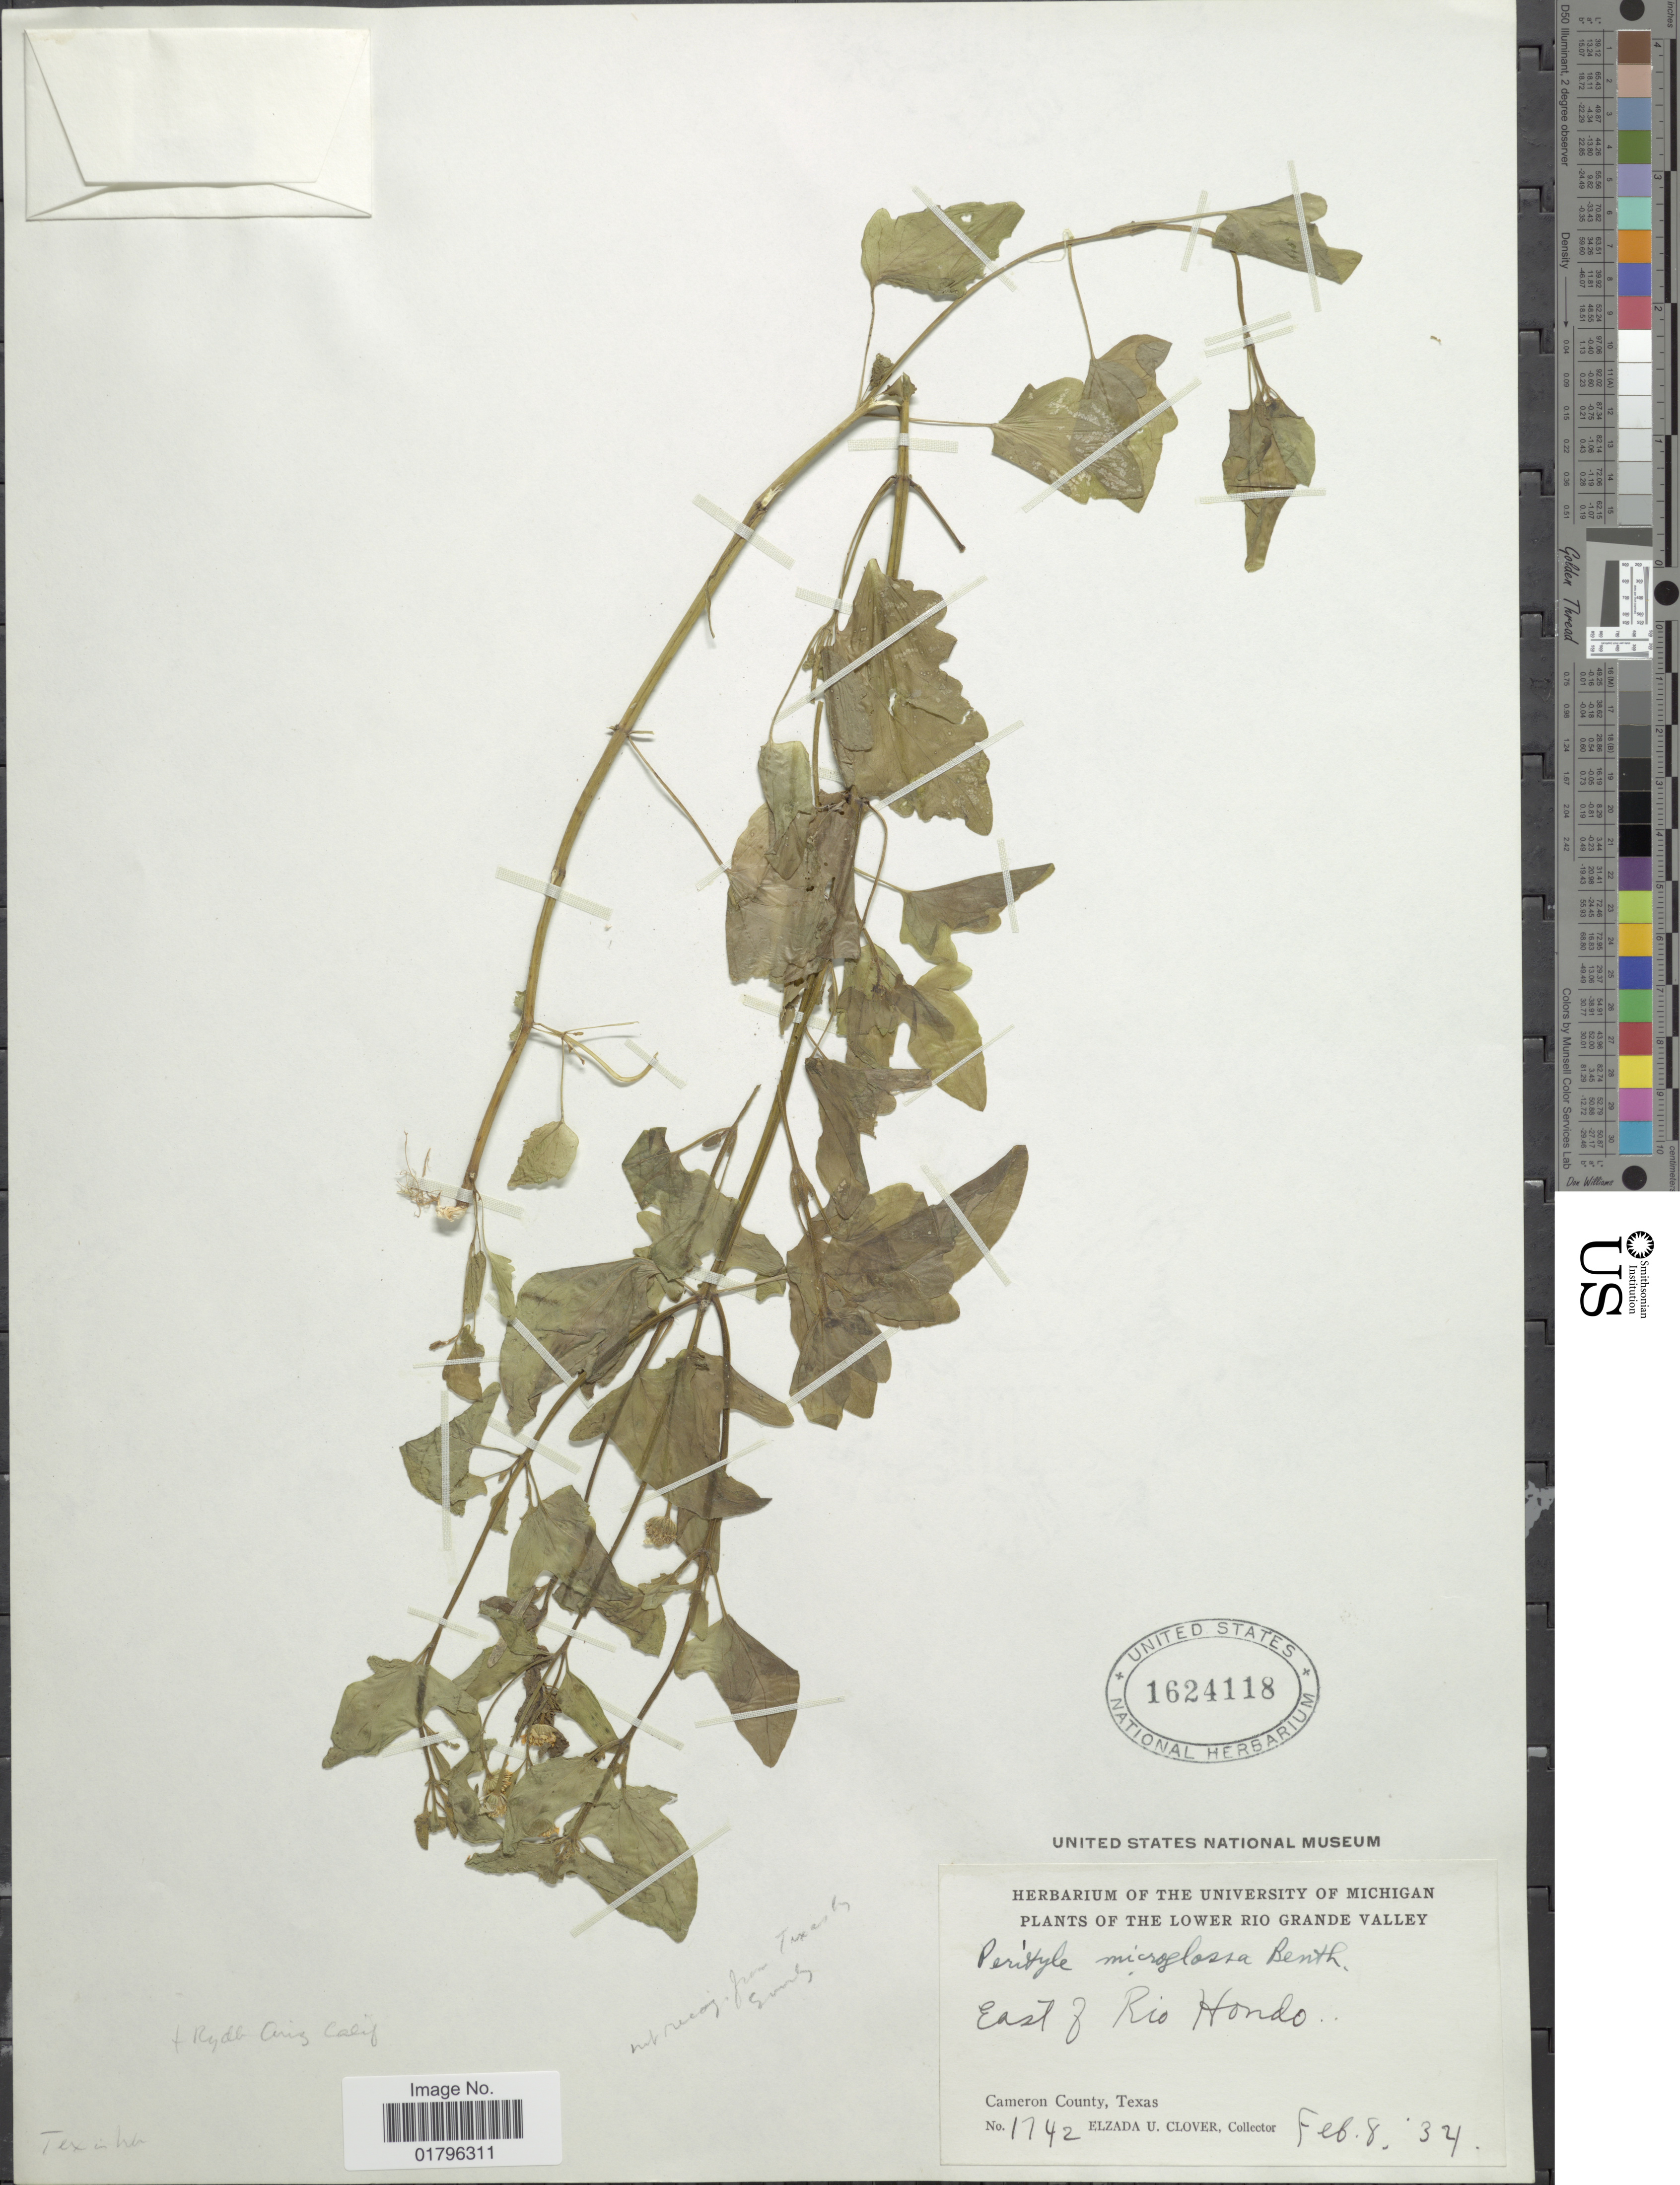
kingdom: Plantae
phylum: Tracheophyta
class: Magnoliopsida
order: Asterales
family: Asteraceae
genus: Perityle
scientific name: Perityle microglossa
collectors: E. U. Clover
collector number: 1742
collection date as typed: Transcribed d/m/y: 8/2/34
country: United States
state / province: Texas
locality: Lower Rio Grande Valley, east of Rio Hondo, Cameron County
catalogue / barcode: US 1624118